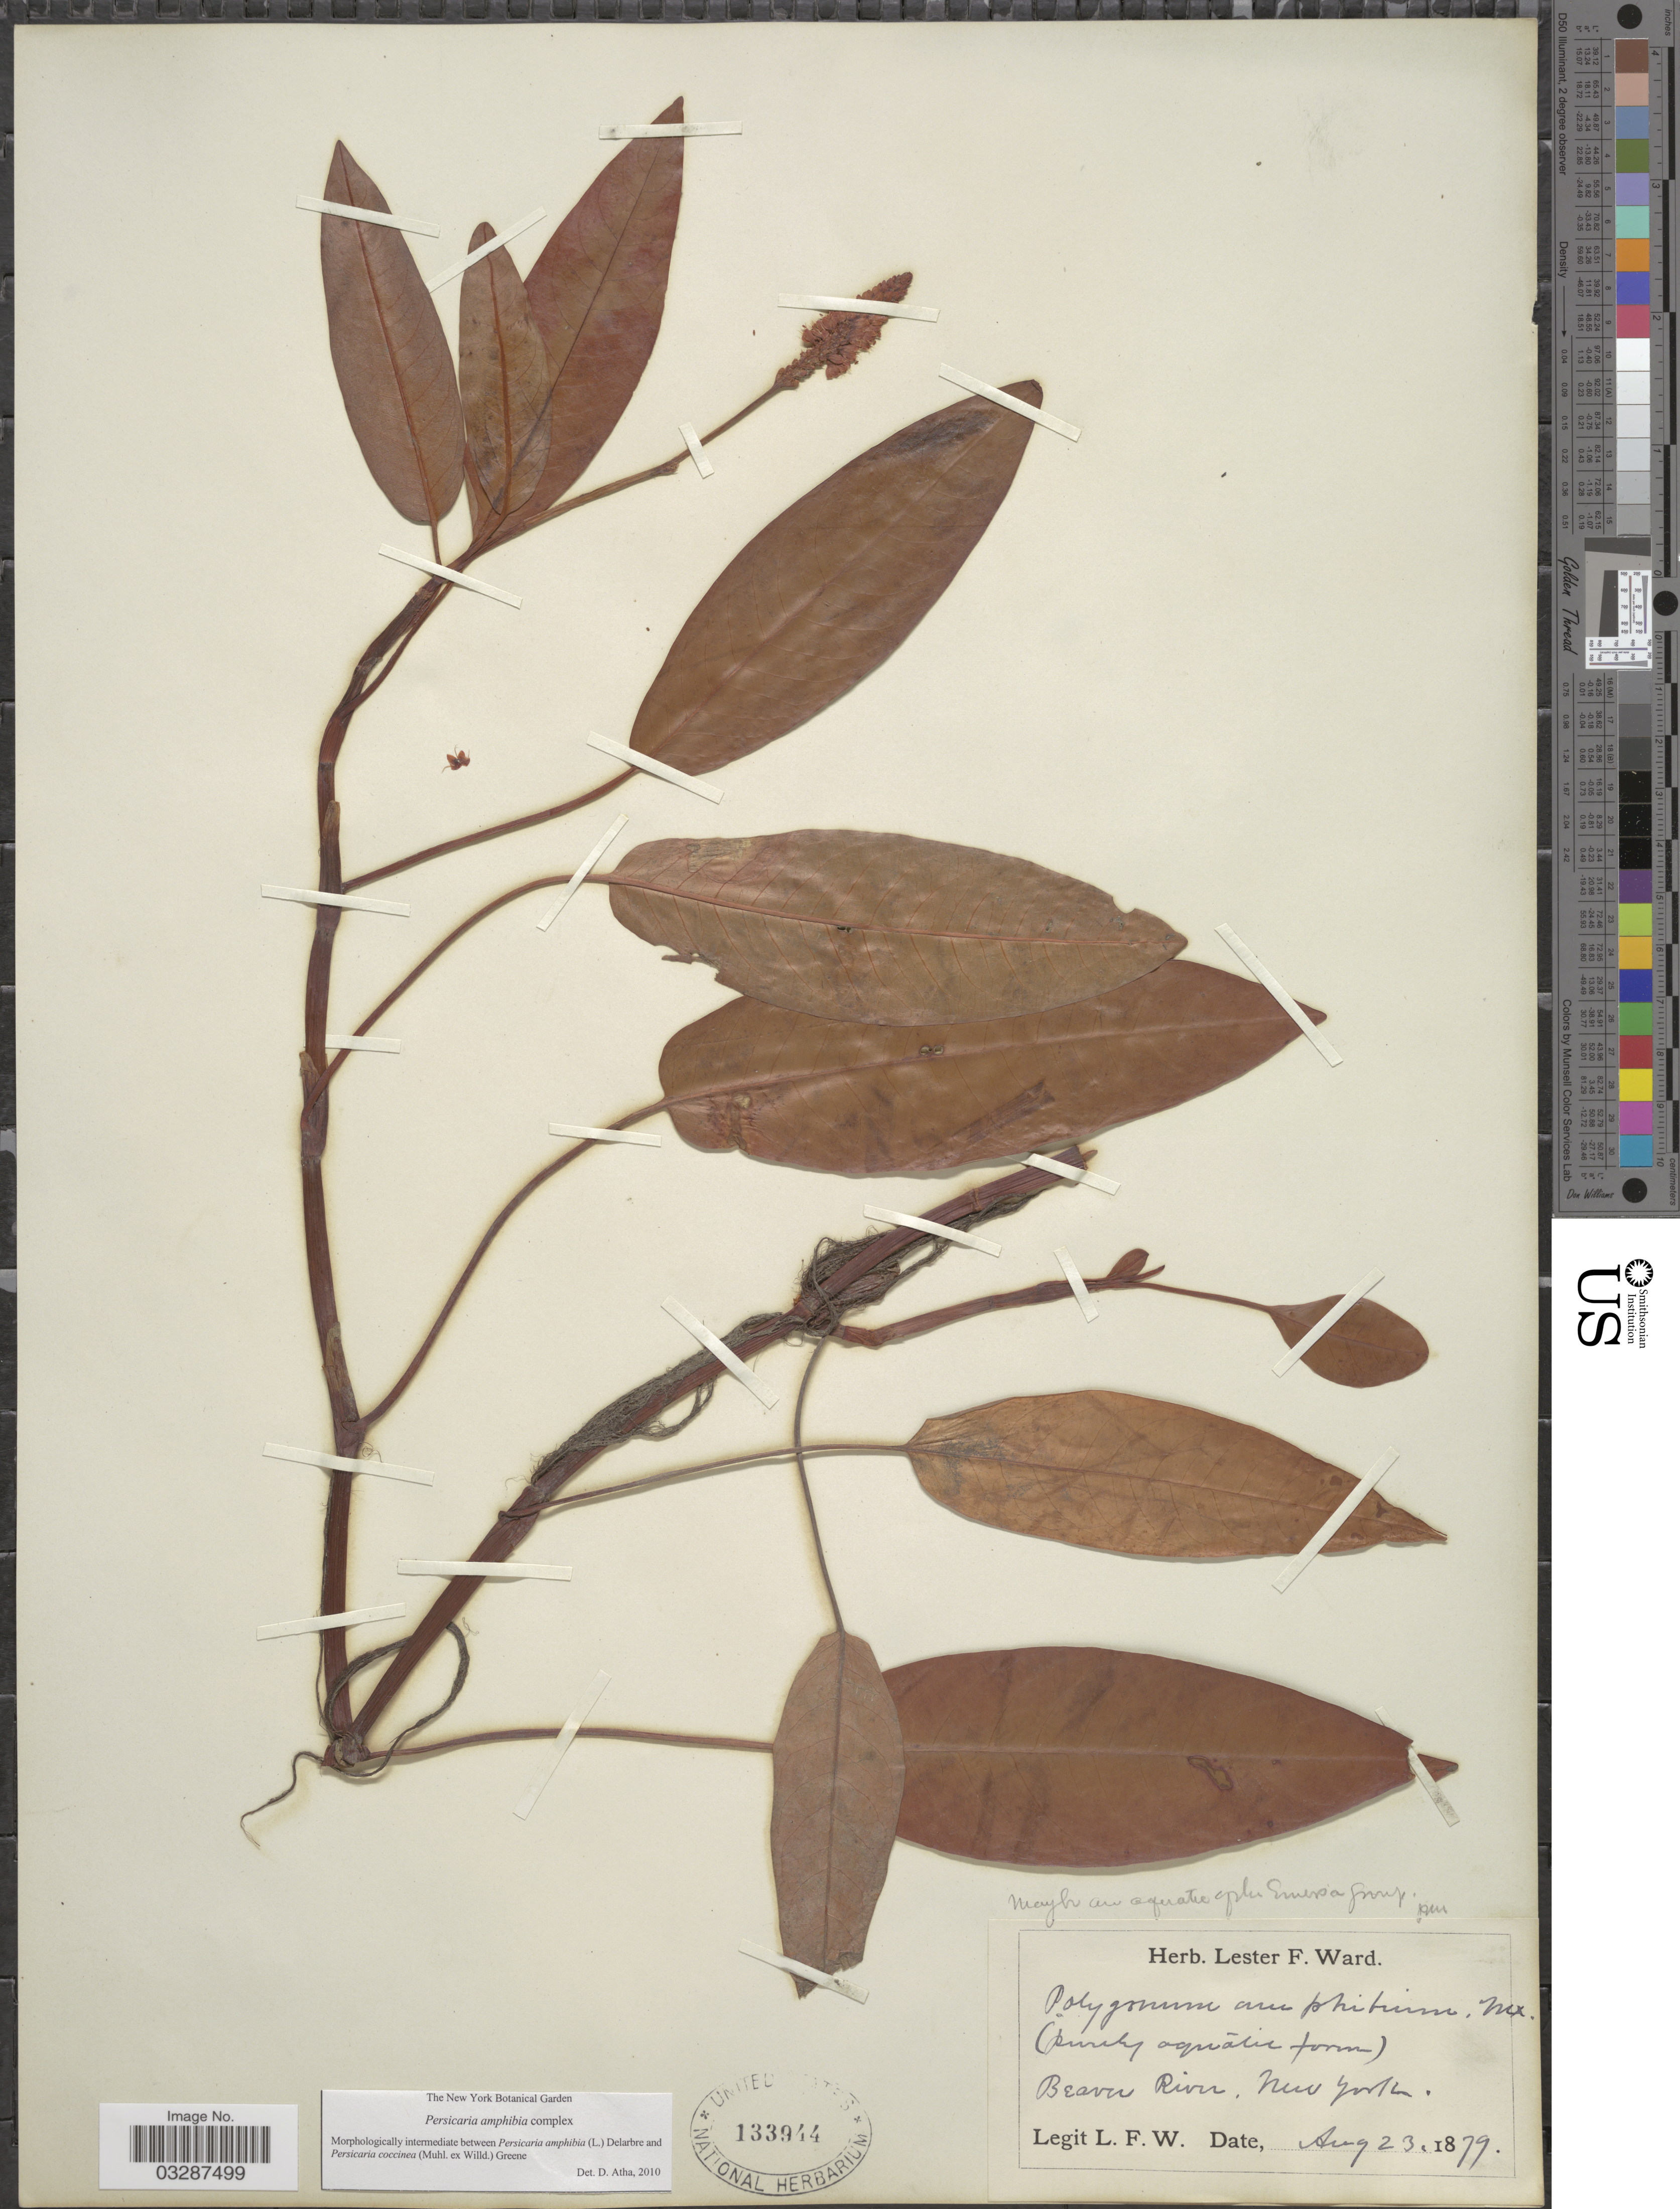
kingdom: Plantae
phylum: Tracheophyta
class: Magnoliopsida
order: Caryophyllales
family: Polygonaceae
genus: Persicaria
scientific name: Persicaria amphibia complex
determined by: Atha, D. E.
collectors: L. F. Ward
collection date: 1879-08-23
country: United States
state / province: New York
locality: Beaver River.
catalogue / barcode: US 133944